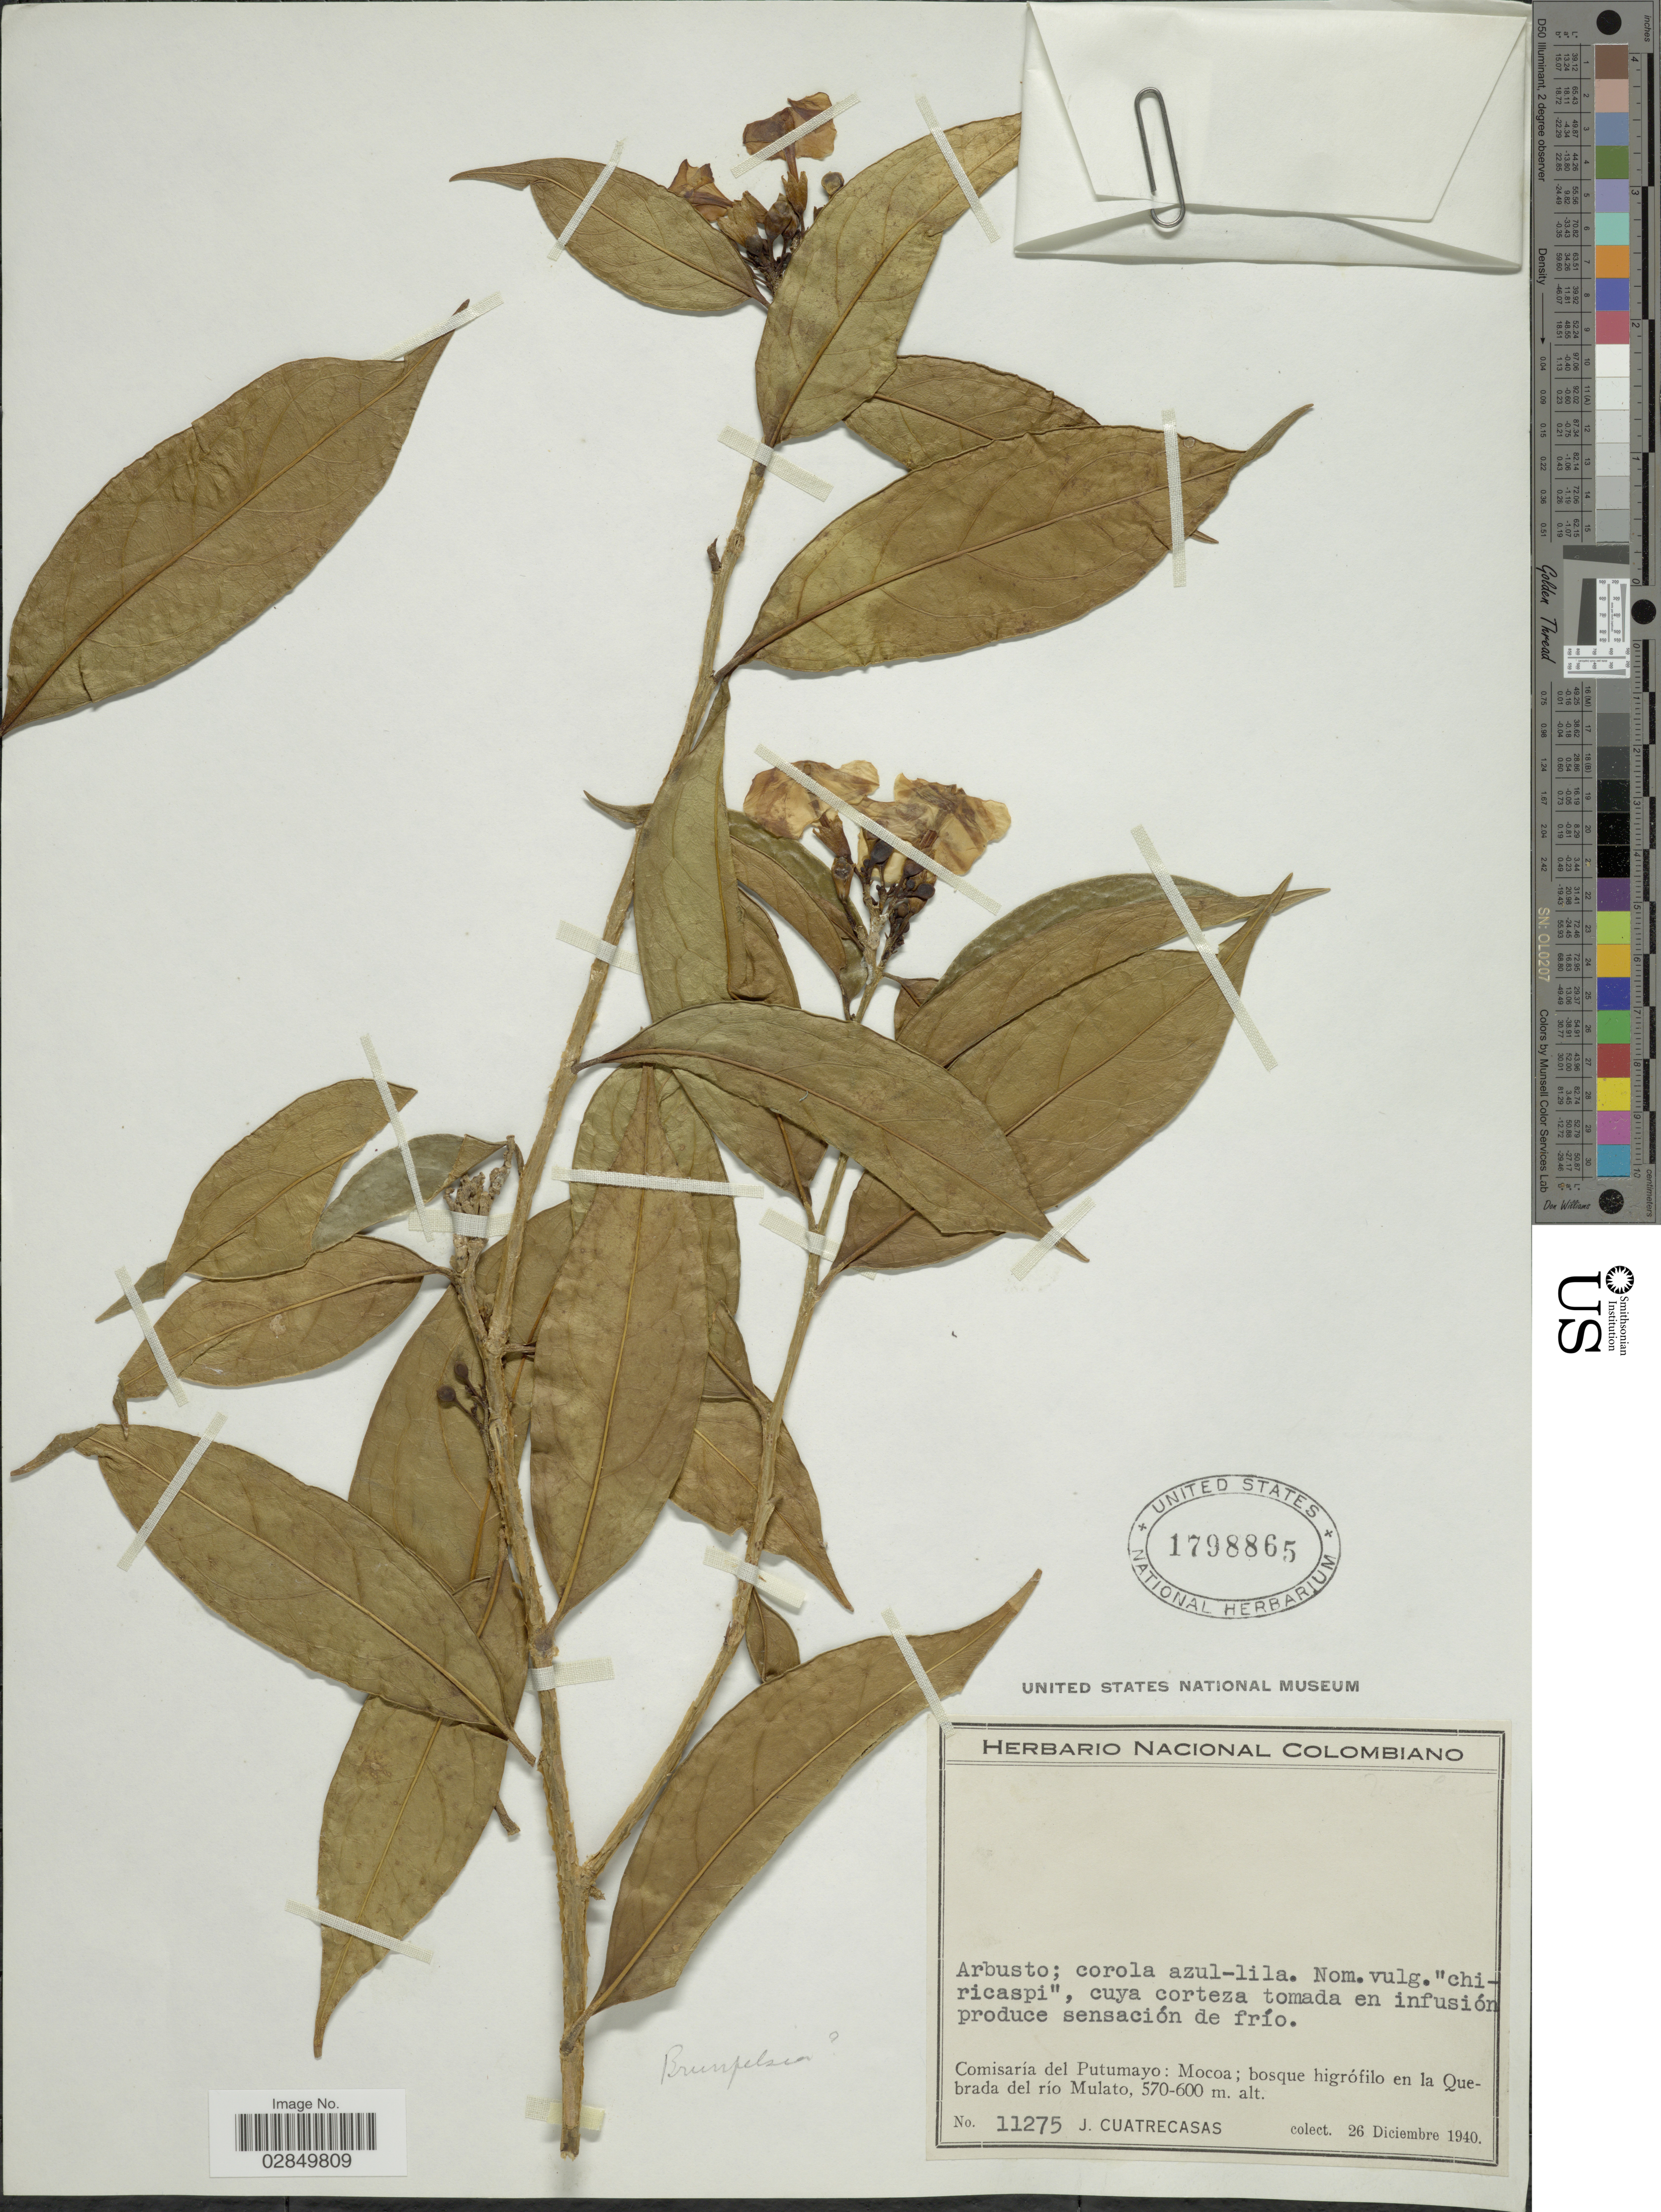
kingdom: Plantae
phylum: Tracheophyta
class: Magnoliopsida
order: Solanales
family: Solanaceae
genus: Brunfelsia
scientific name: Brunfelsia sp.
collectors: J. Cuatrecasas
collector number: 11275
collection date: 1940-12-26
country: Colombia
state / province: Putumayo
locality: Comisaría del Putumayo, Mocoa, bosque higrófilo en la Quebrada del río Mulato.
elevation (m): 570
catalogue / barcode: US 1798865